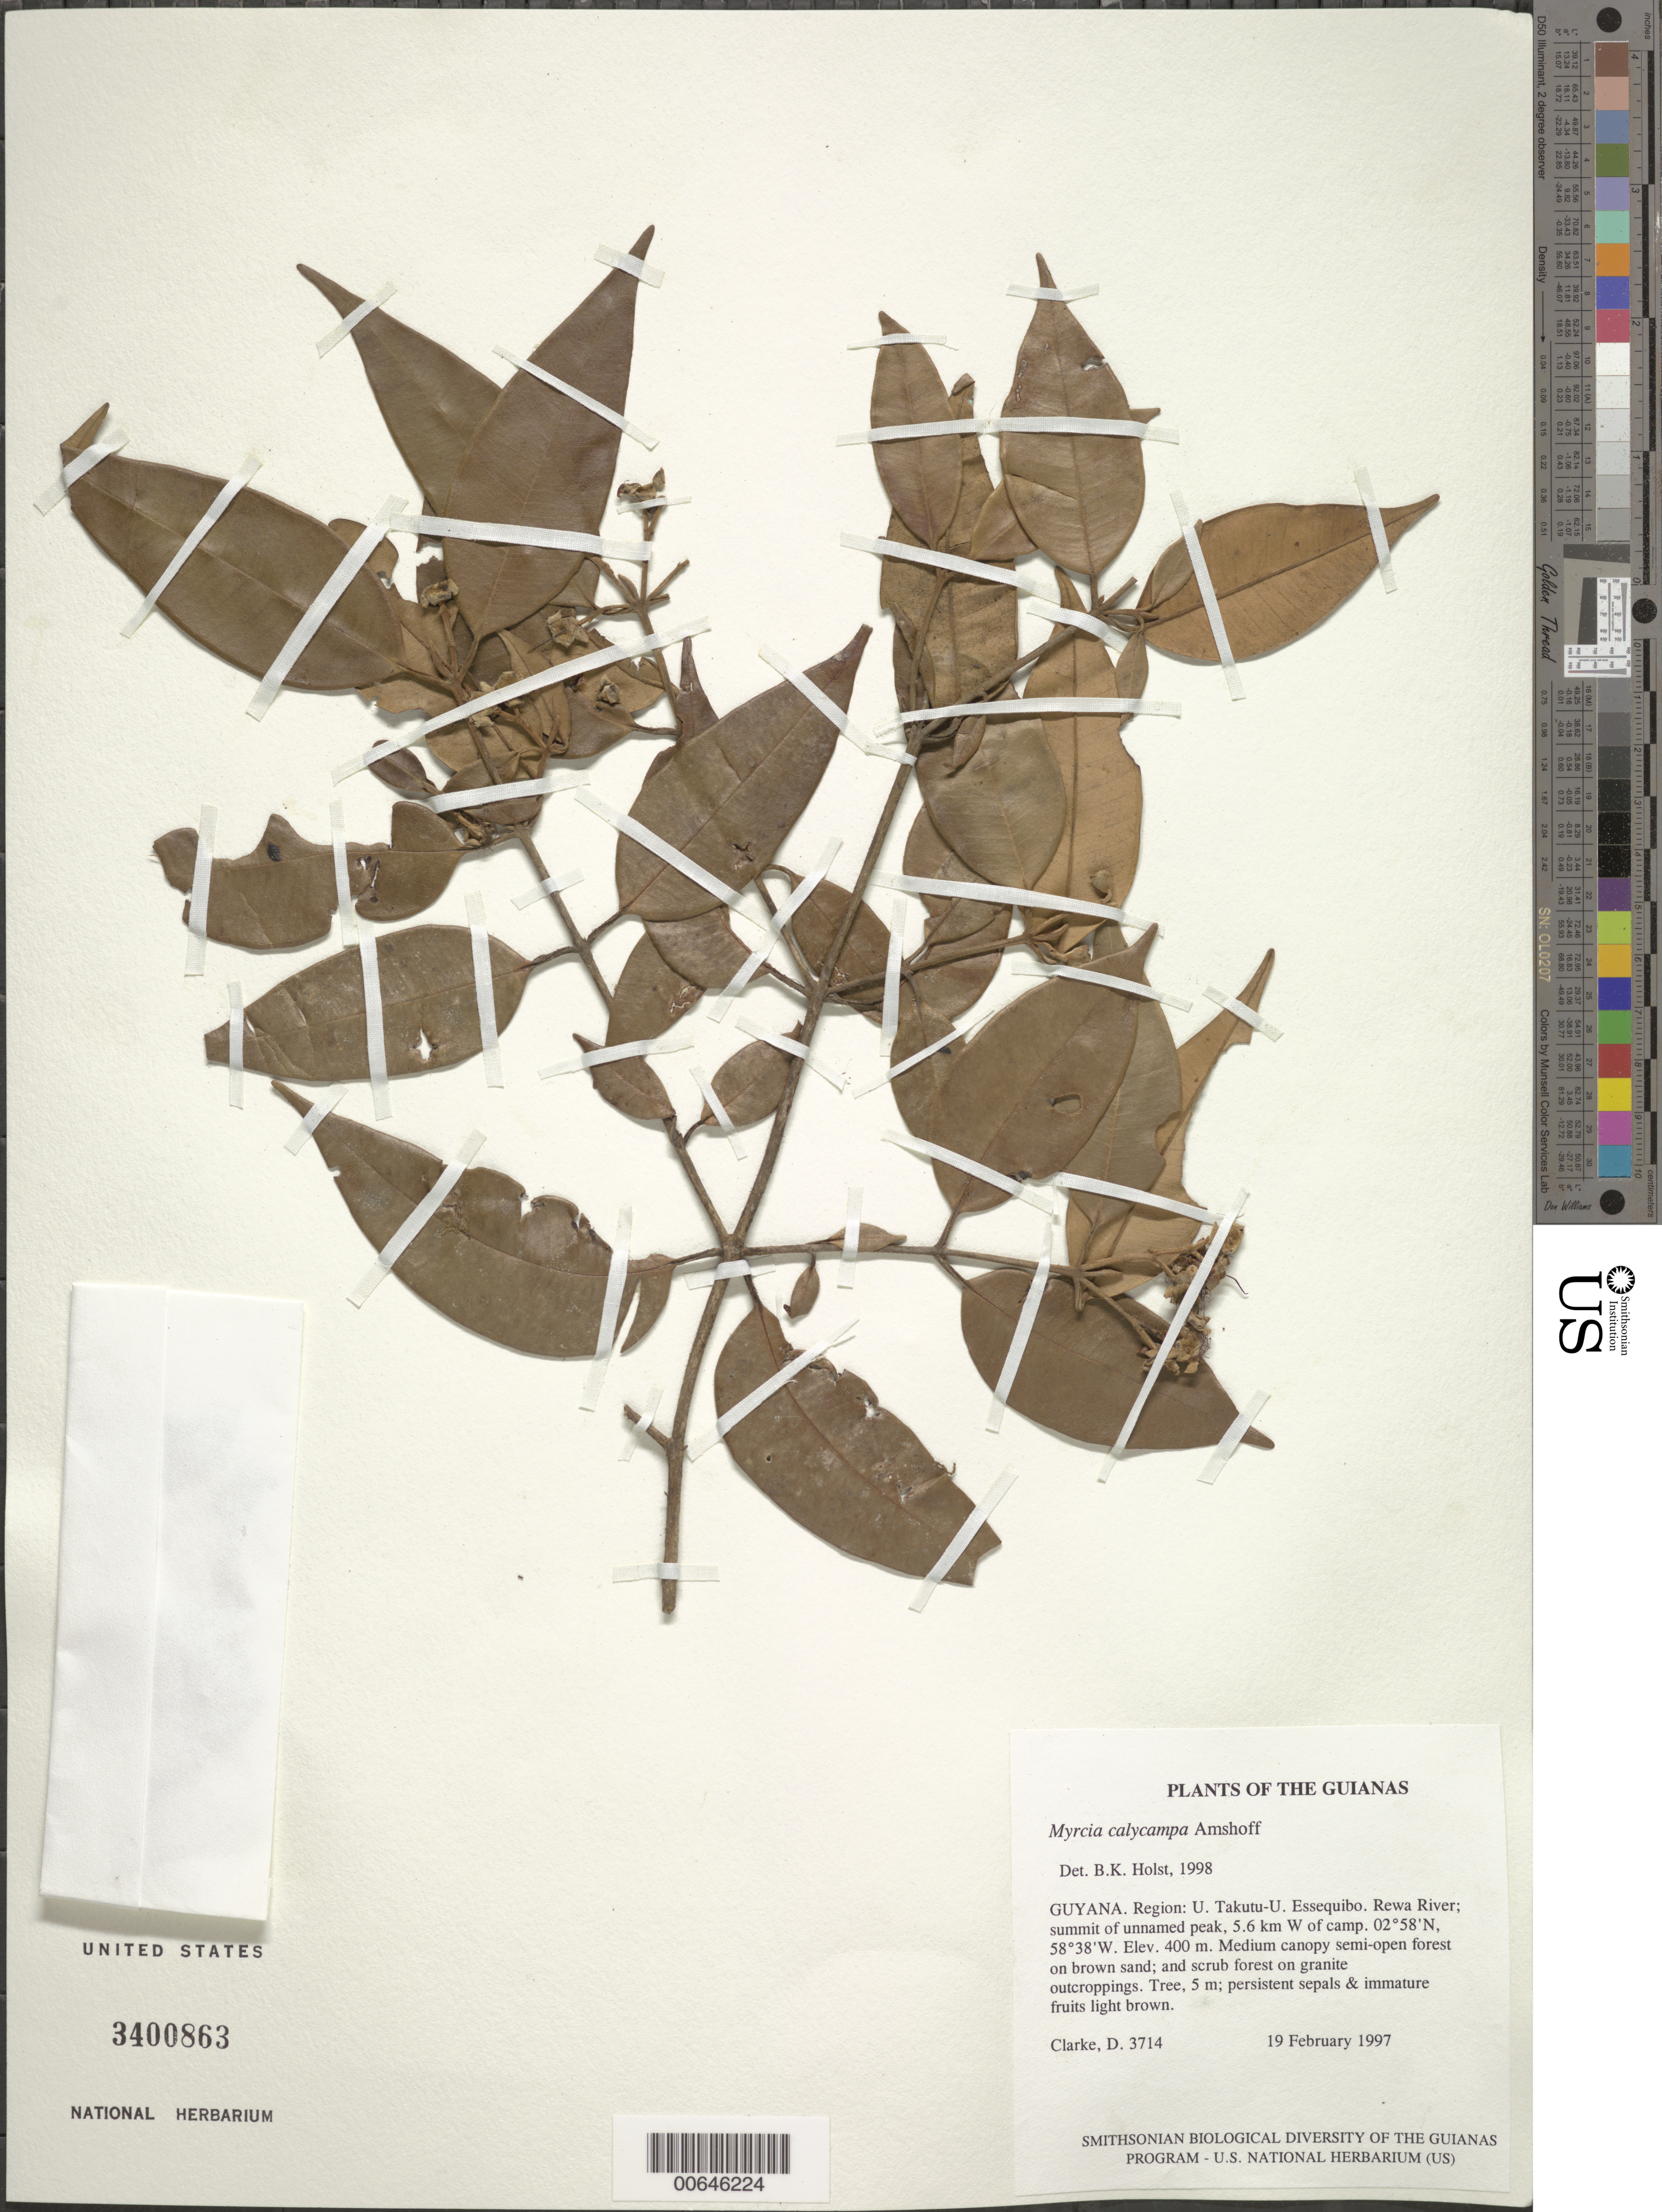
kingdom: Plantae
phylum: Tracheophyta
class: Magnoliopsida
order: Myrtales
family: Myrtaceae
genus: Myrcia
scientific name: Myrcia calycampa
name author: Amshoff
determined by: Holst, Bruce K.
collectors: H. D. Clarke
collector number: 3714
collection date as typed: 19 February 1997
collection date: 1997-02-19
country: Guyana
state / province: U. Takutu-U. Essequibo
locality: Rewa River; summit of unnamed peak, 5.6 km W of camp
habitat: Medium canopy semi-open forest on brown sand; and scrub forest on granite outcroppings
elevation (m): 400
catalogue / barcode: US 3400863